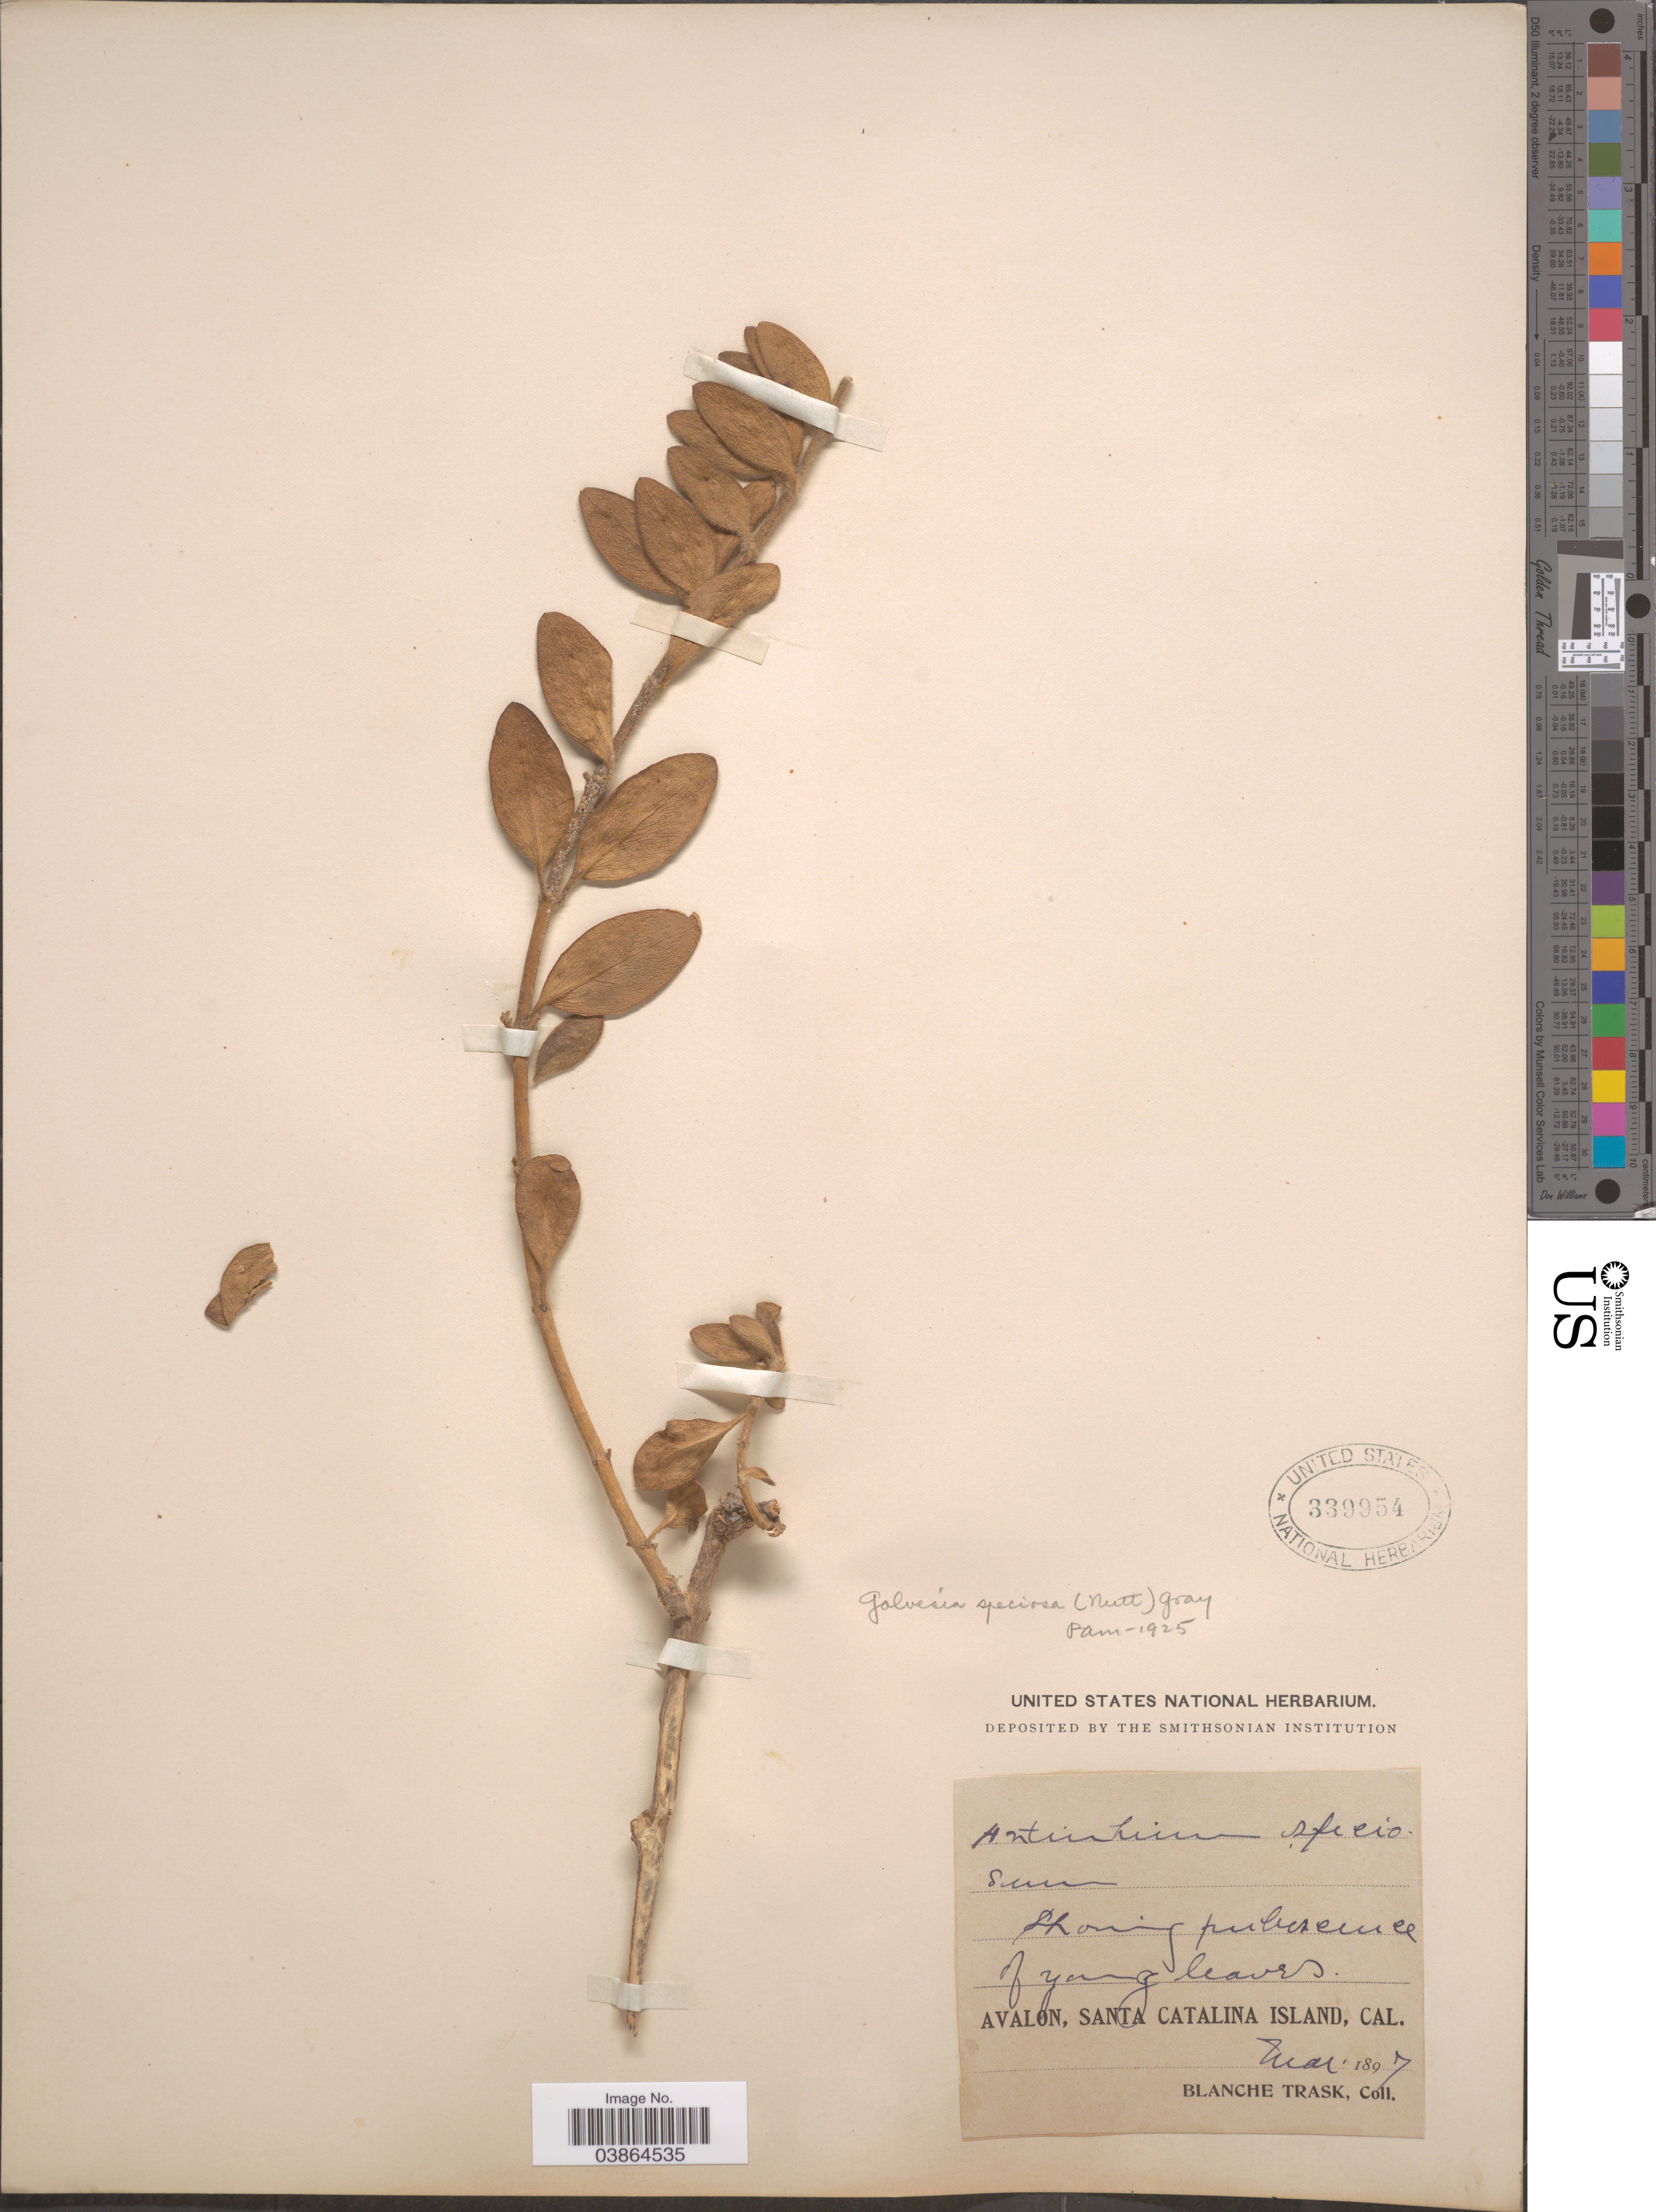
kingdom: Plantae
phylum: Tracheophyta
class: Magnoliopsida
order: Lamiales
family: Plantaginaceae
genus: Gambelia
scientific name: Gambelia speciosa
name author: Nutt.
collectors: B. Trask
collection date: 1897-03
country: United States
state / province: California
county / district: Los Angeles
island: Santa Catalina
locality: Avalon, Santa Catalina Island.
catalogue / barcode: US 339954